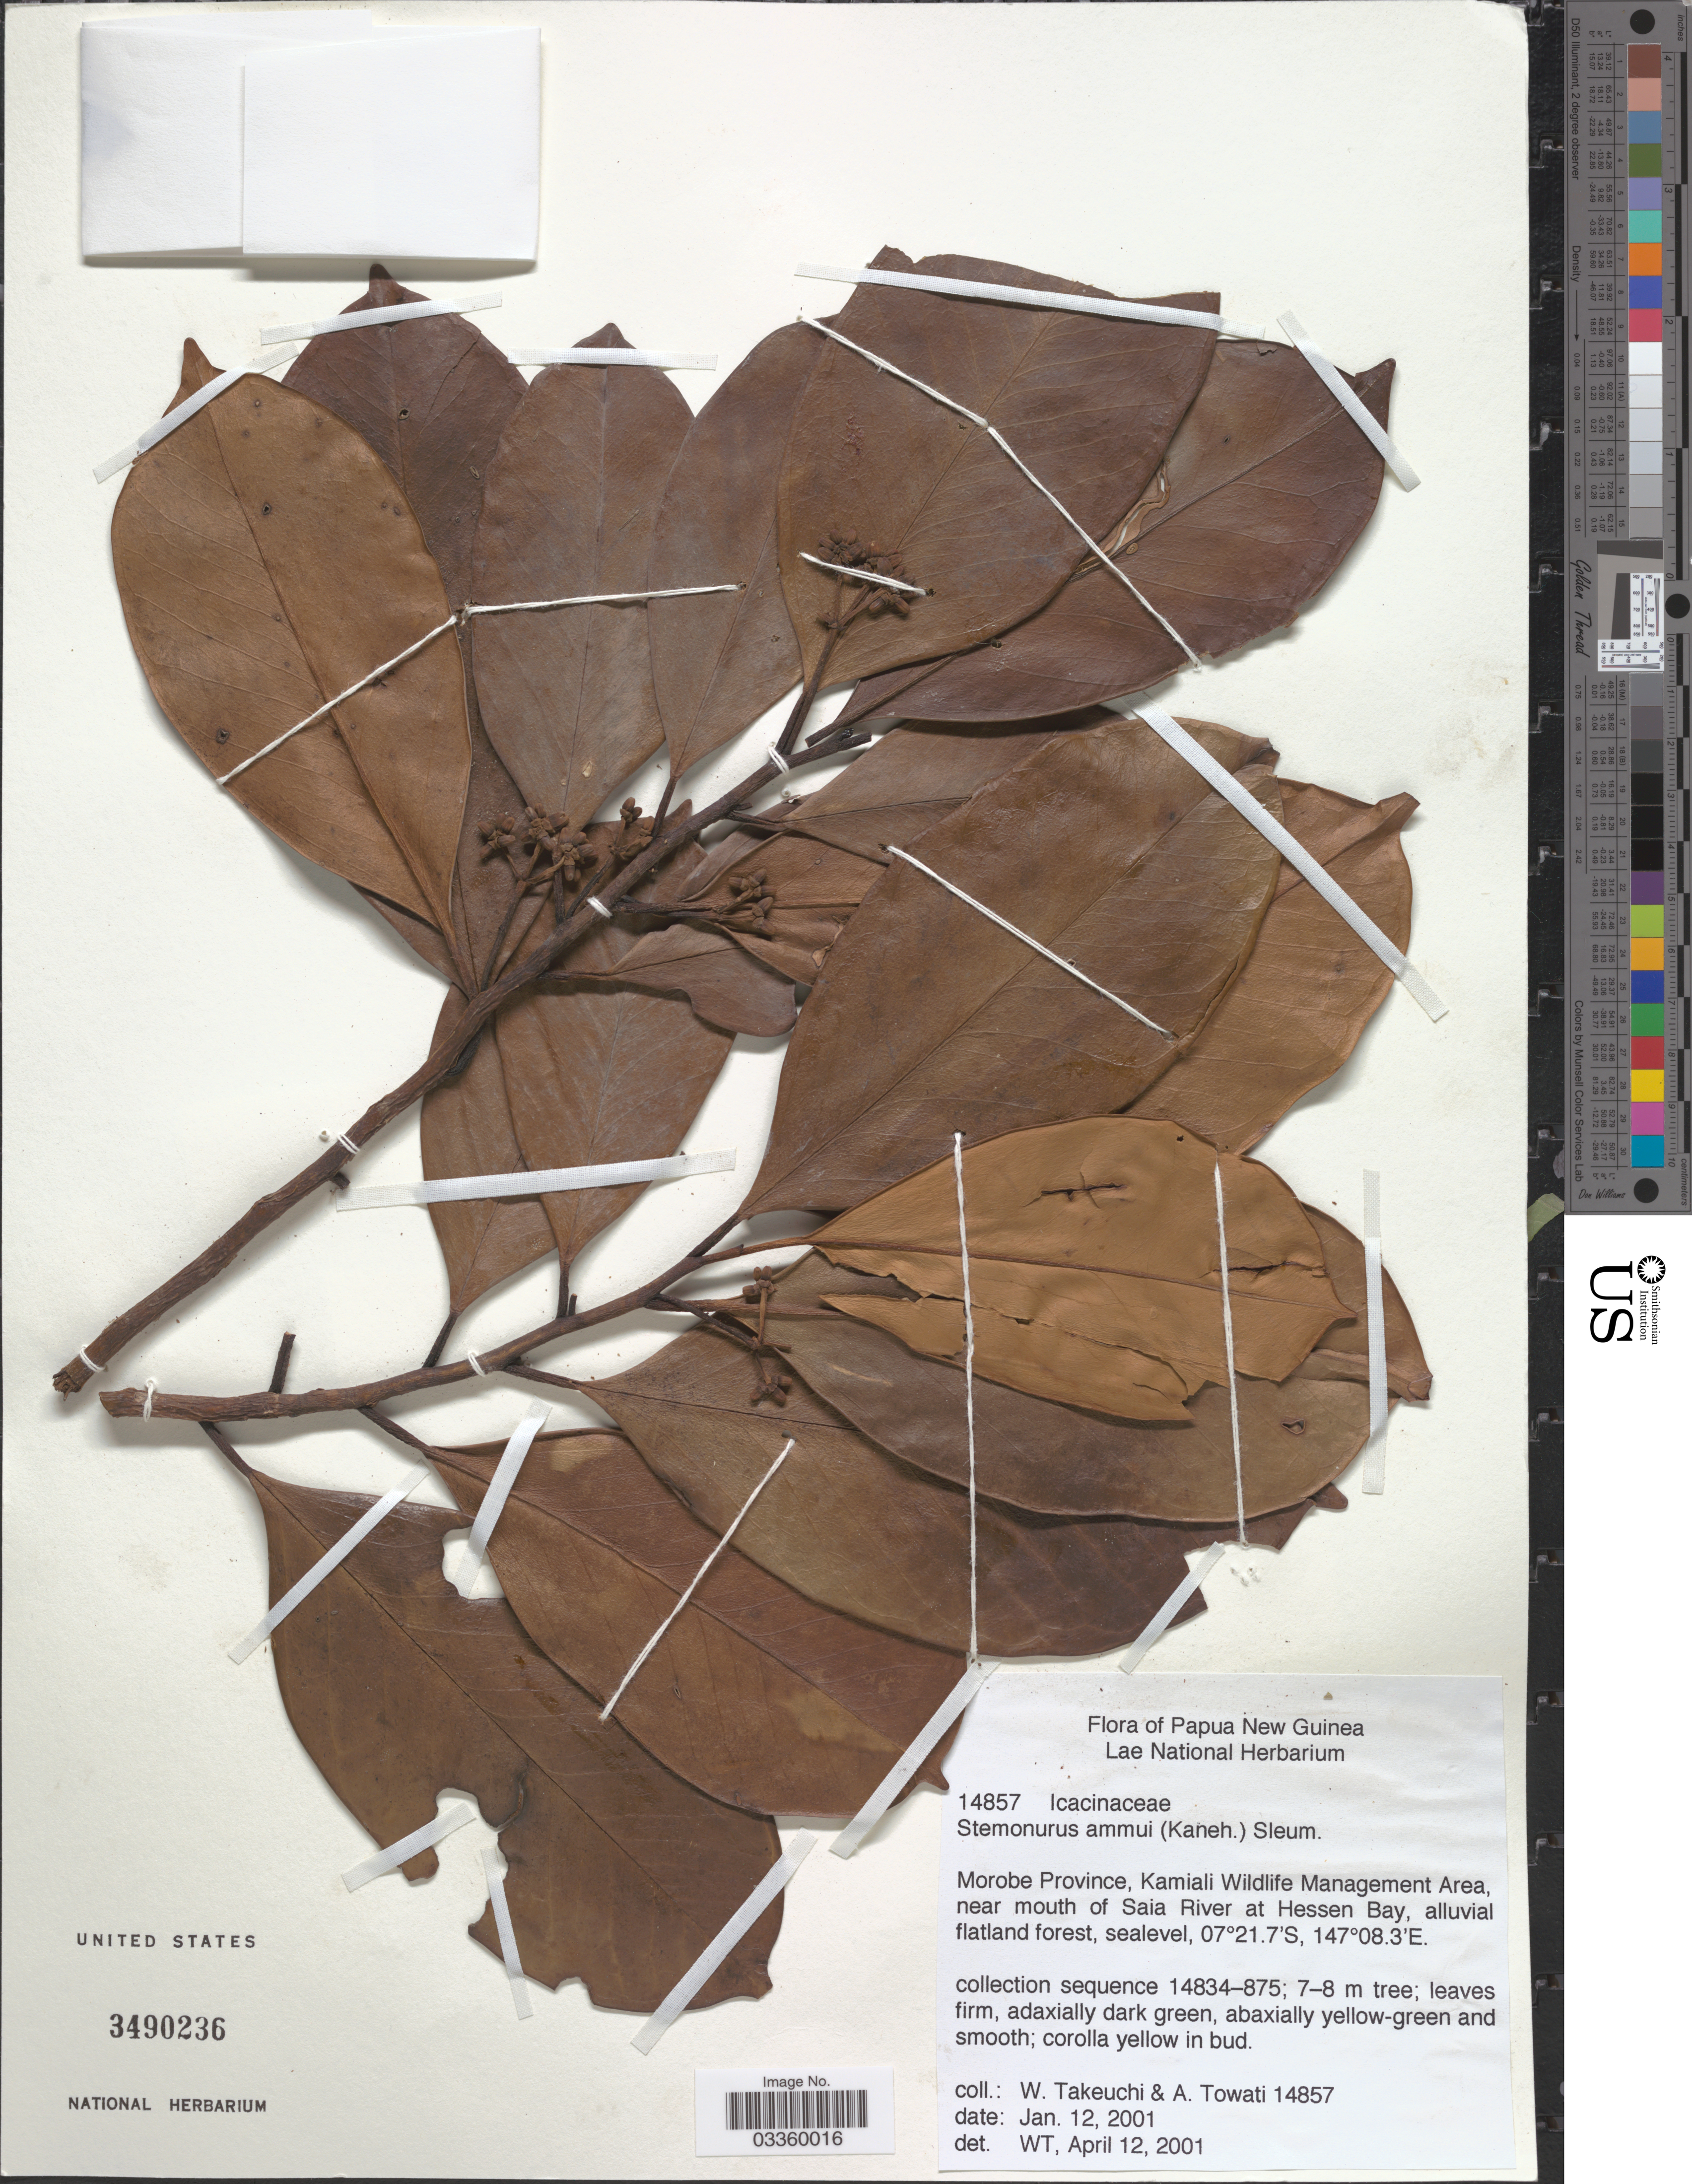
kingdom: Plantae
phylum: Tracheophyta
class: Magnoliopsida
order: Cardiopteridales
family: Stemonuraceae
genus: Stemonurus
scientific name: Stemonurus ammui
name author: (Kaneh.) Sleumer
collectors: W. Takeuchi & A. Towati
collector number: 14857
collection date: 2001-01-12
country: Papua New Guinea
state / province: Morobe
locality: Kamiali Wildlife Management Area, near mouth of Saia River at Hessen Bay.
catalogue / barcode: US 3490236